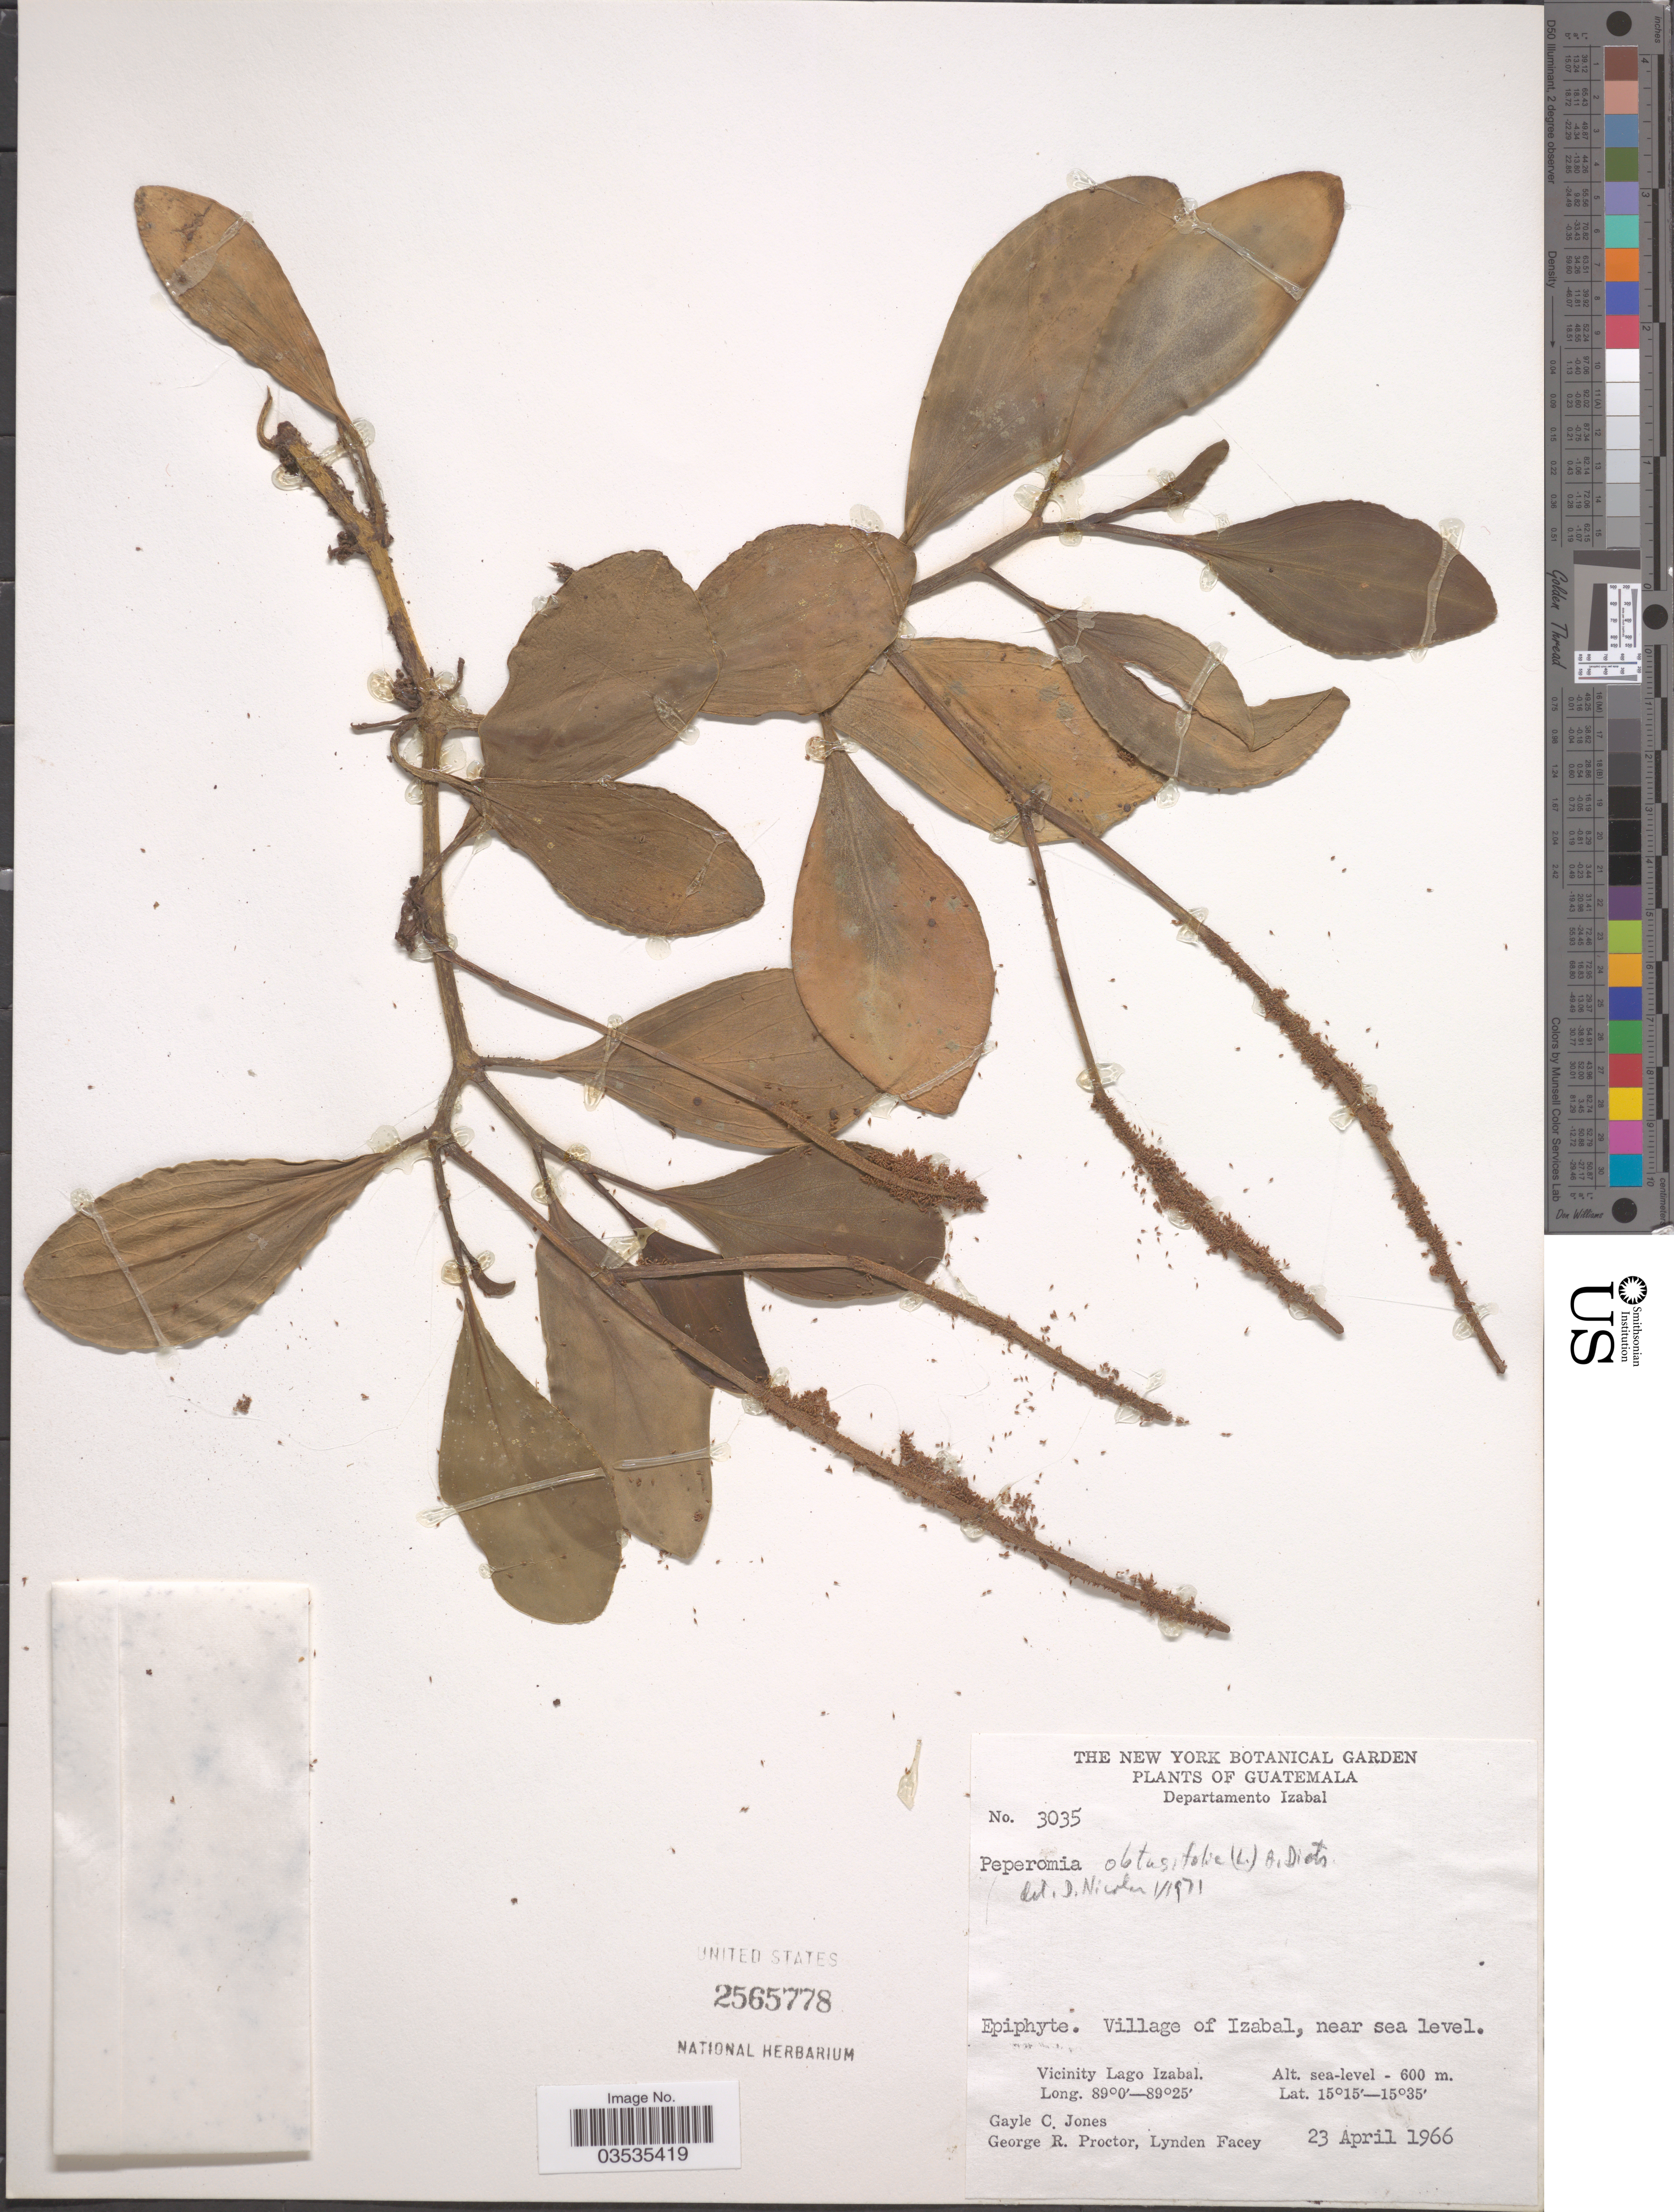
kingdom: Plantae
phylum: Tracheophyta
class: Magnoliopsida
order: Piperales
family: Piperaceae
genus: Peperomia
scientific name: Peperomia obtusifolia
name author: (L.) A. Dietr.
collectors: G. C. Jones, G. R. Proctor & L. Facey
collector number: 3035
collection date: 1966-04-23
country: Guatemala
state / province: Izabal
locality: Departamento Izabal. Village Izabal. Vicinity of Lago Izabal.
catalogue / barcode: US 2565778